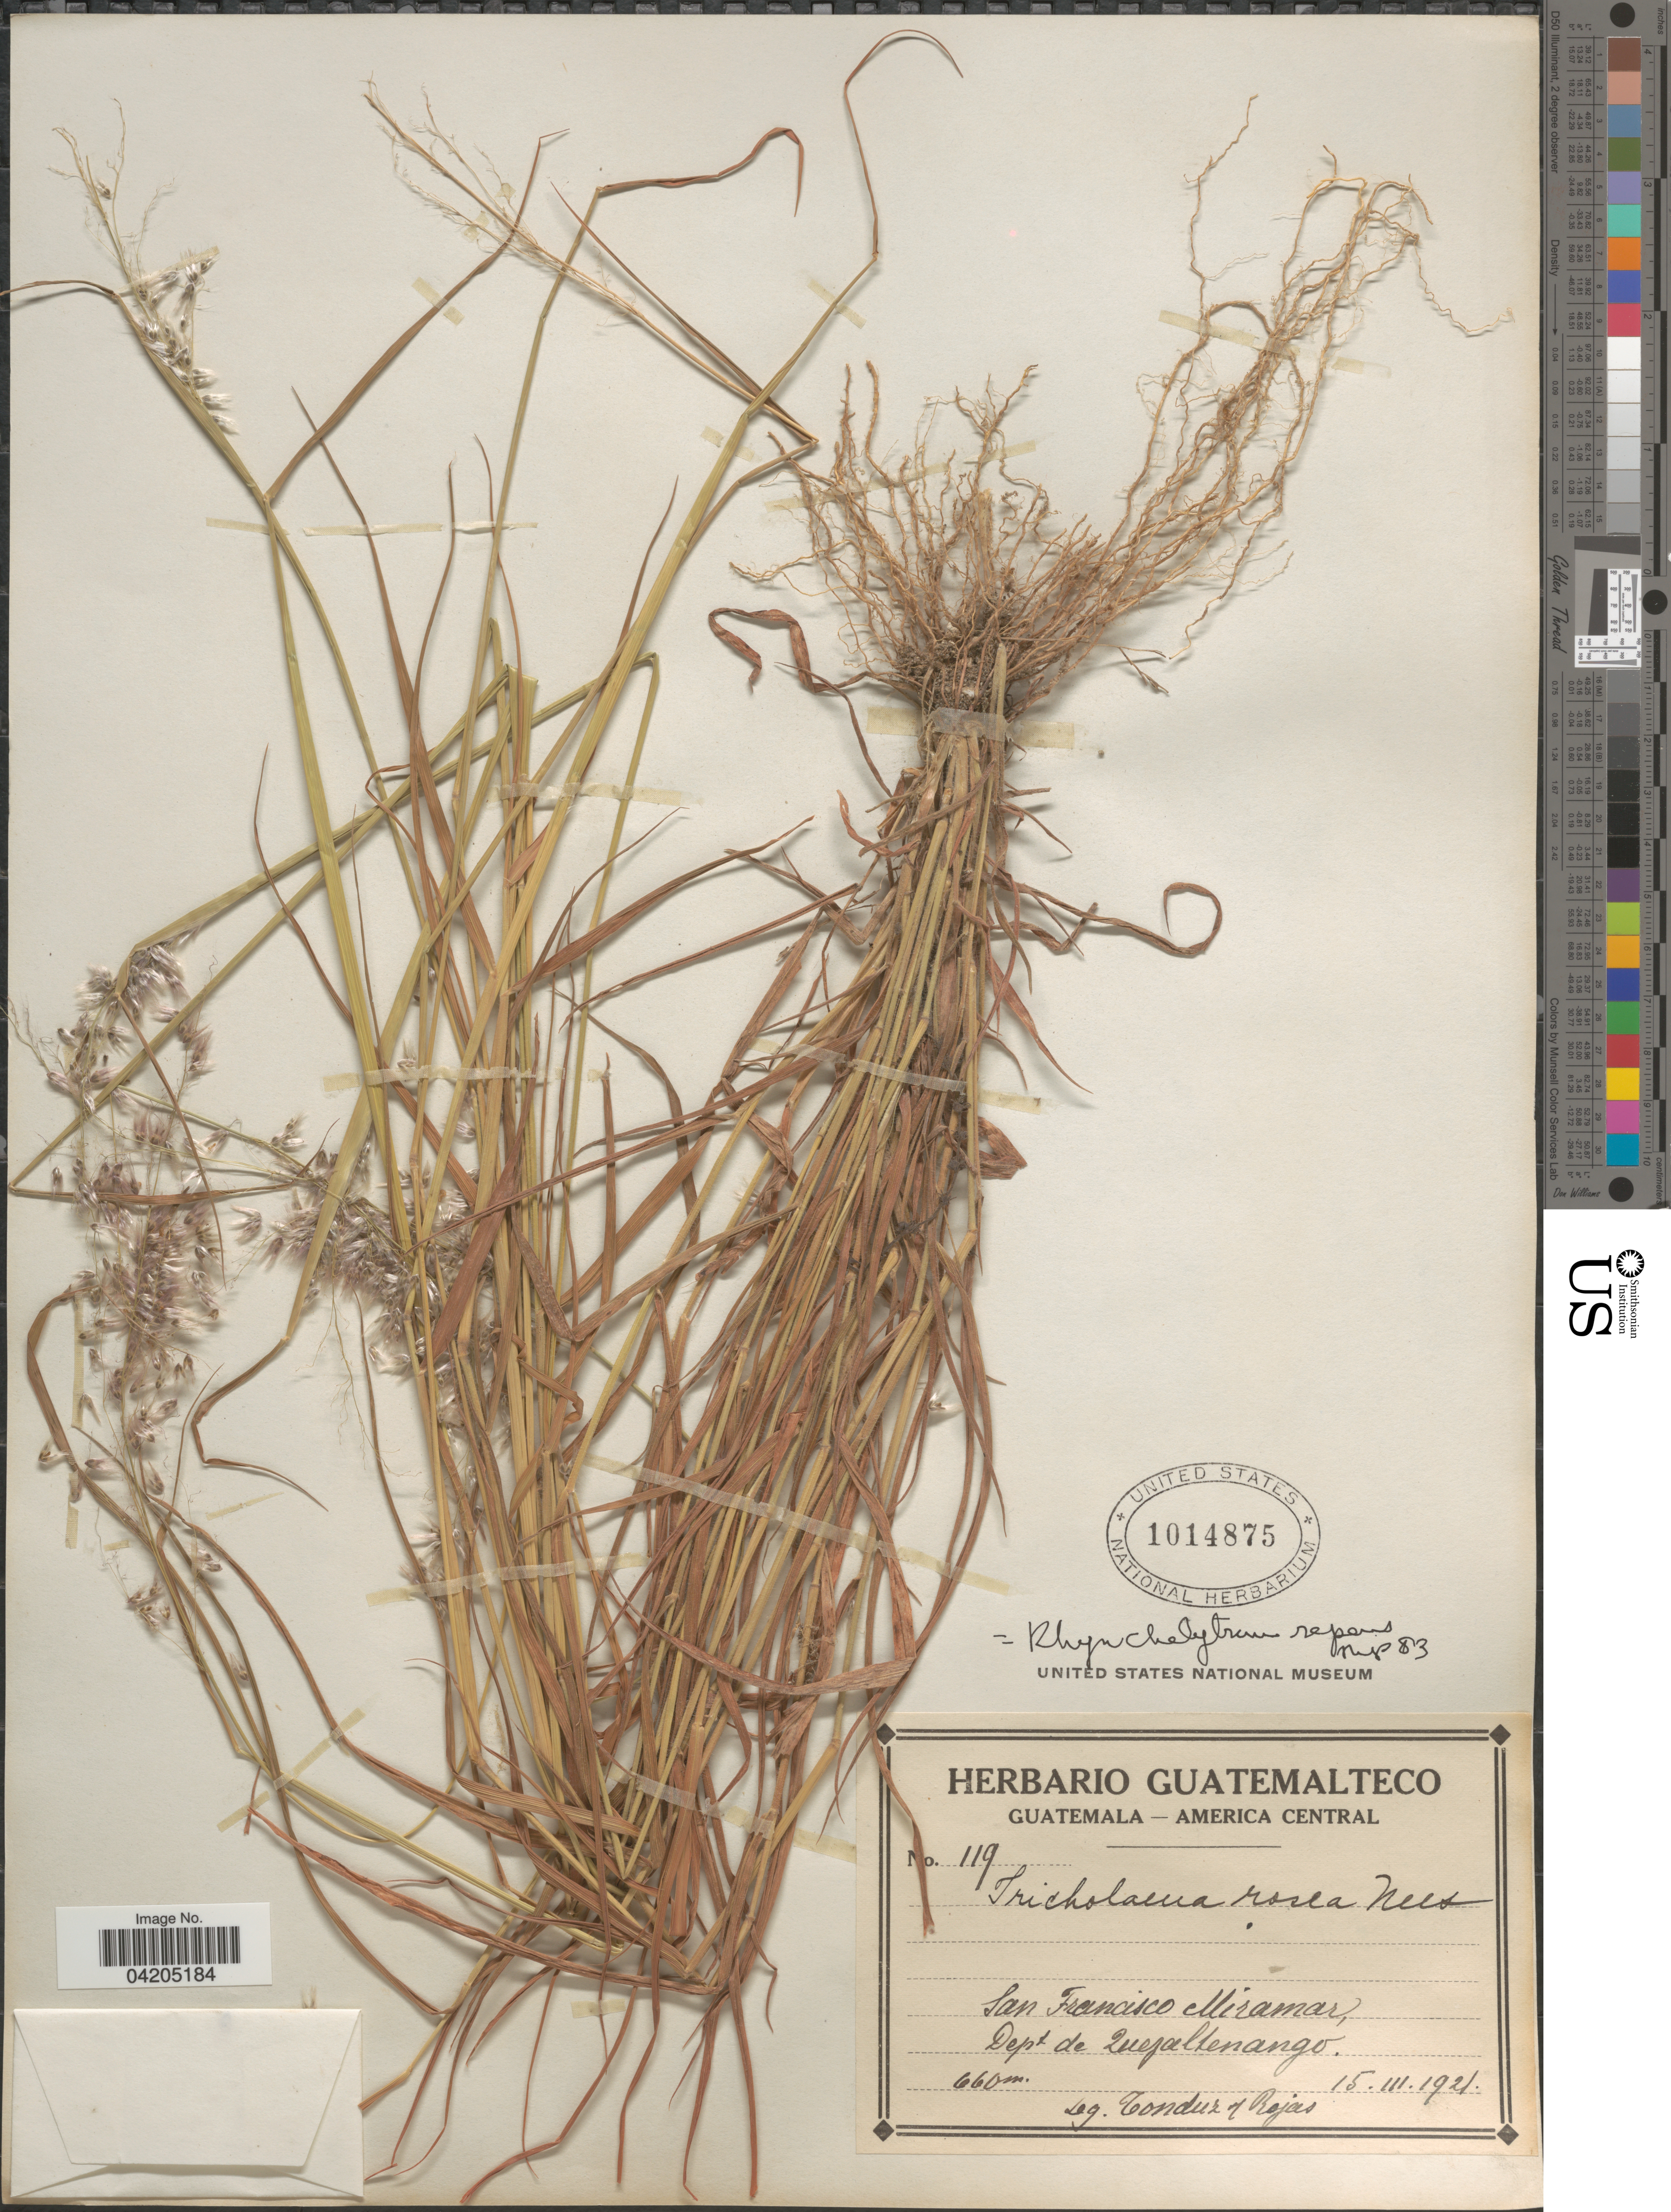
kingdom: Plantae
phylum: Tracheophyta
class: Liliopsida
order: Poales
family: Poaceae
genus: Melinis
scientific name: Melinis repens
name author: (Willd.) Zizka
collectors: Tonduz & Rojas, --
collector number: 119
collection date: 1921-03-15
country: Guatemala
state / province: Quetzaltenango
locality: San Francisco Miramar, Dept de Quezaltenango.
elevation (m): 660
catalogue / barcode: US 1014875